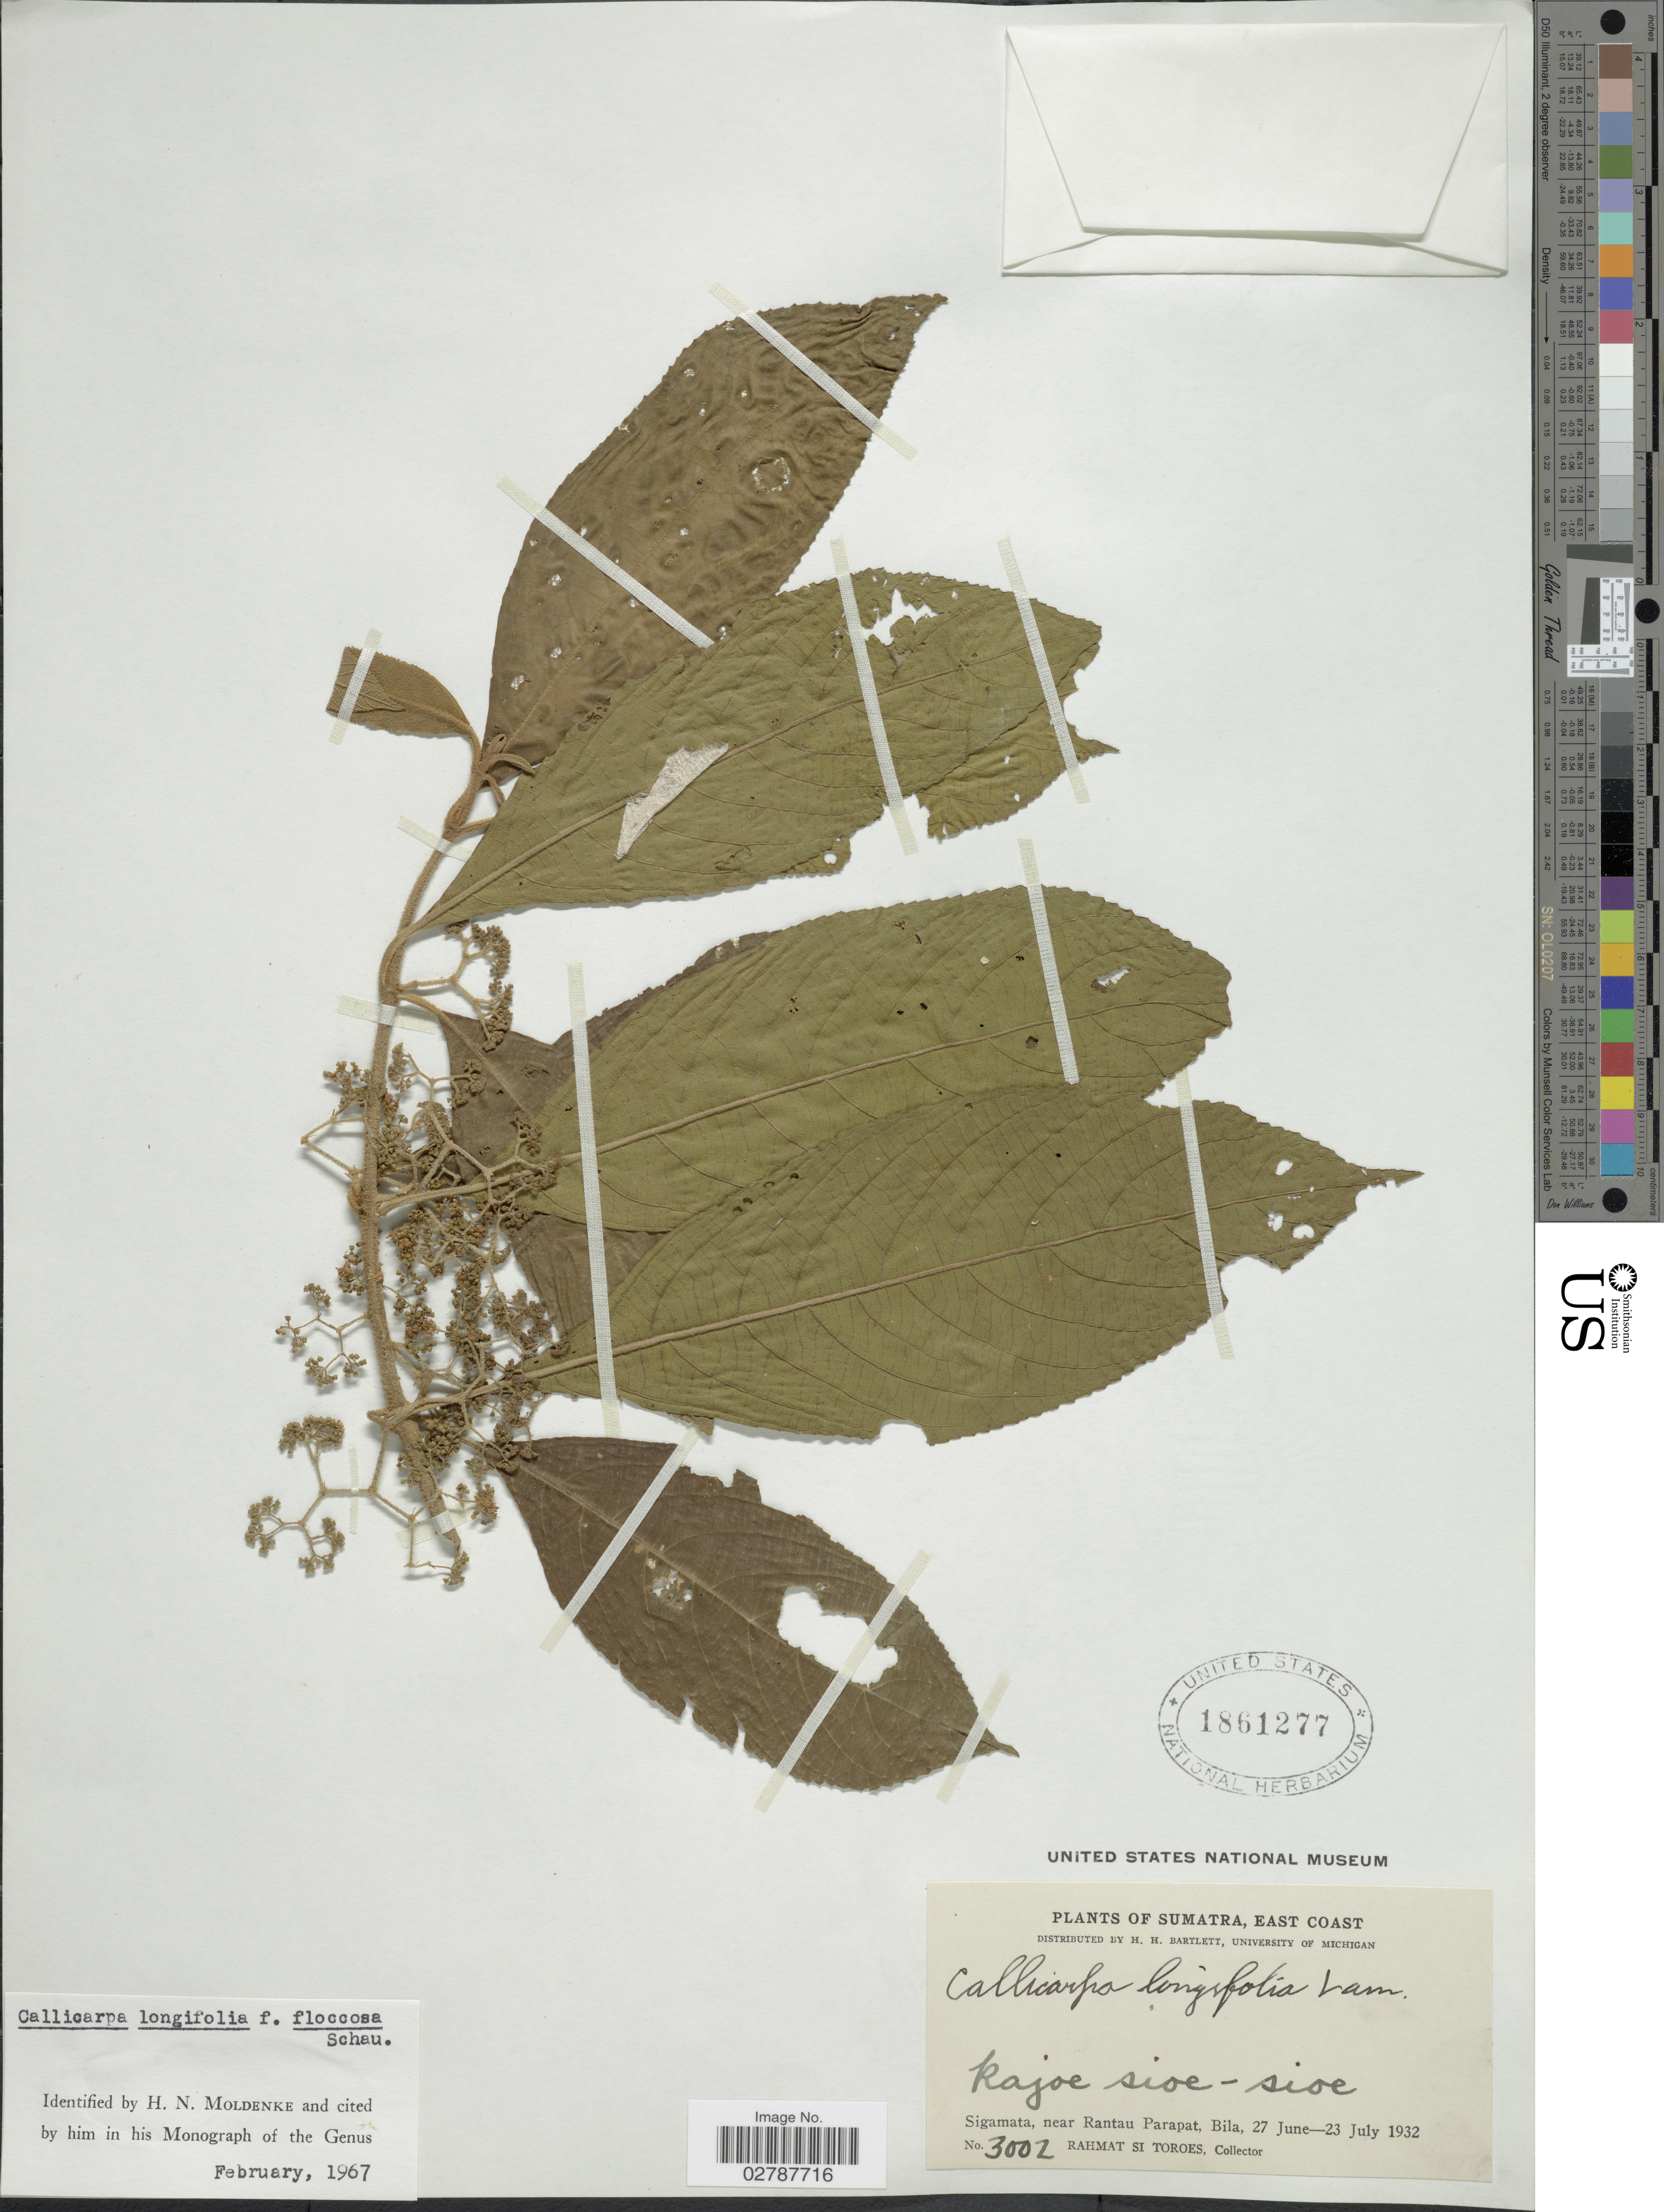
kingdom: Plantae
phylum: Tracheophyta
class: Magnoliopsida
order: Lamiales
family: Lamiaceae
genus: Callicarpa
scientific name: Callicarpa longifolia f. floccosa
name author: Schauer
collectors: Rahmat Si Boeea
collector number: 3002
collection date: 1932-06-27/1932-07-23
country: Indonesia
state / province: Sumatra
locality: East Coast. Sigamata, near Rantau Parapat, Bila.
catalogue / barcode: US 1861277